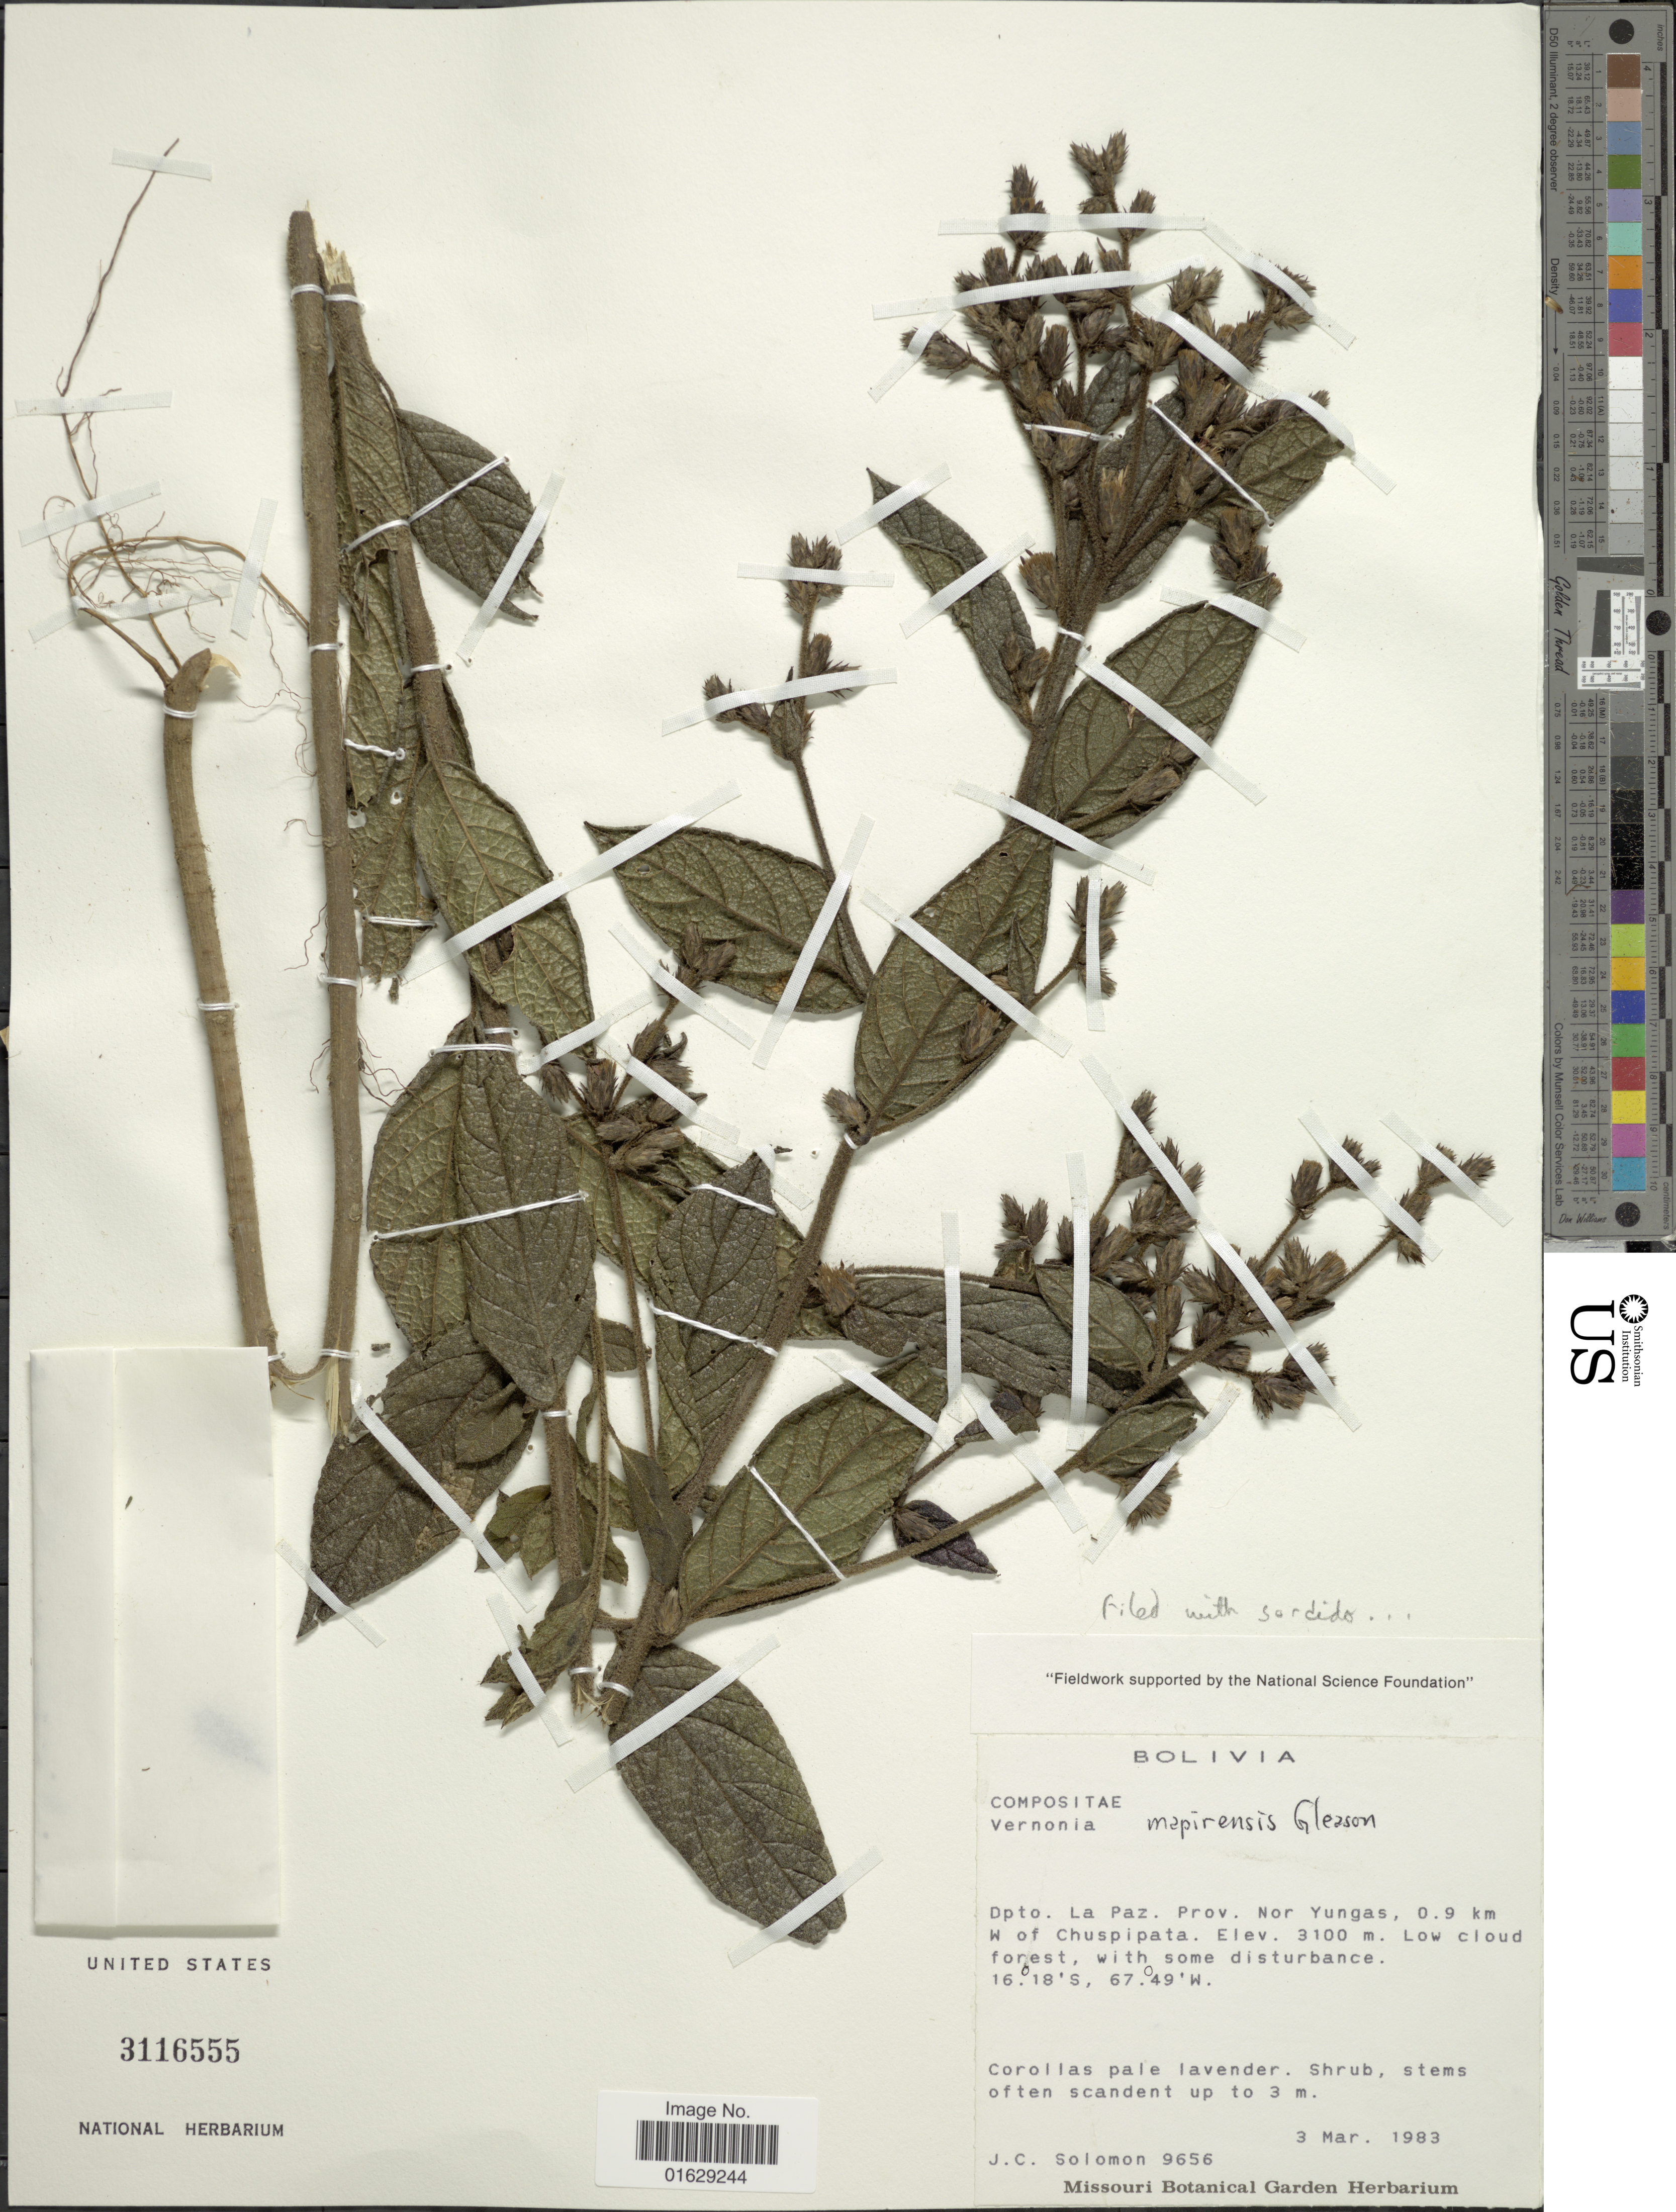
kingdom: Plantae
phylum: Tracheophyta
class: Magnoliopsida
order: Asterales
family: Asteraceae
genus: Lepidaploa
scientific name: Lepidaploa sordidopapposa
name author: (Hieron.) H. Rob.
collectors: J. C. Solomon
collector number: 9656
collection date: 1983-03-03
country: Bolivia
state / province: La Paz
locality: Dpto. La Paz, Prov, Nor Yungas, 0.9 km W of Chuspipata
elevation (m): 3100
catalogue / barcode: US 3116555